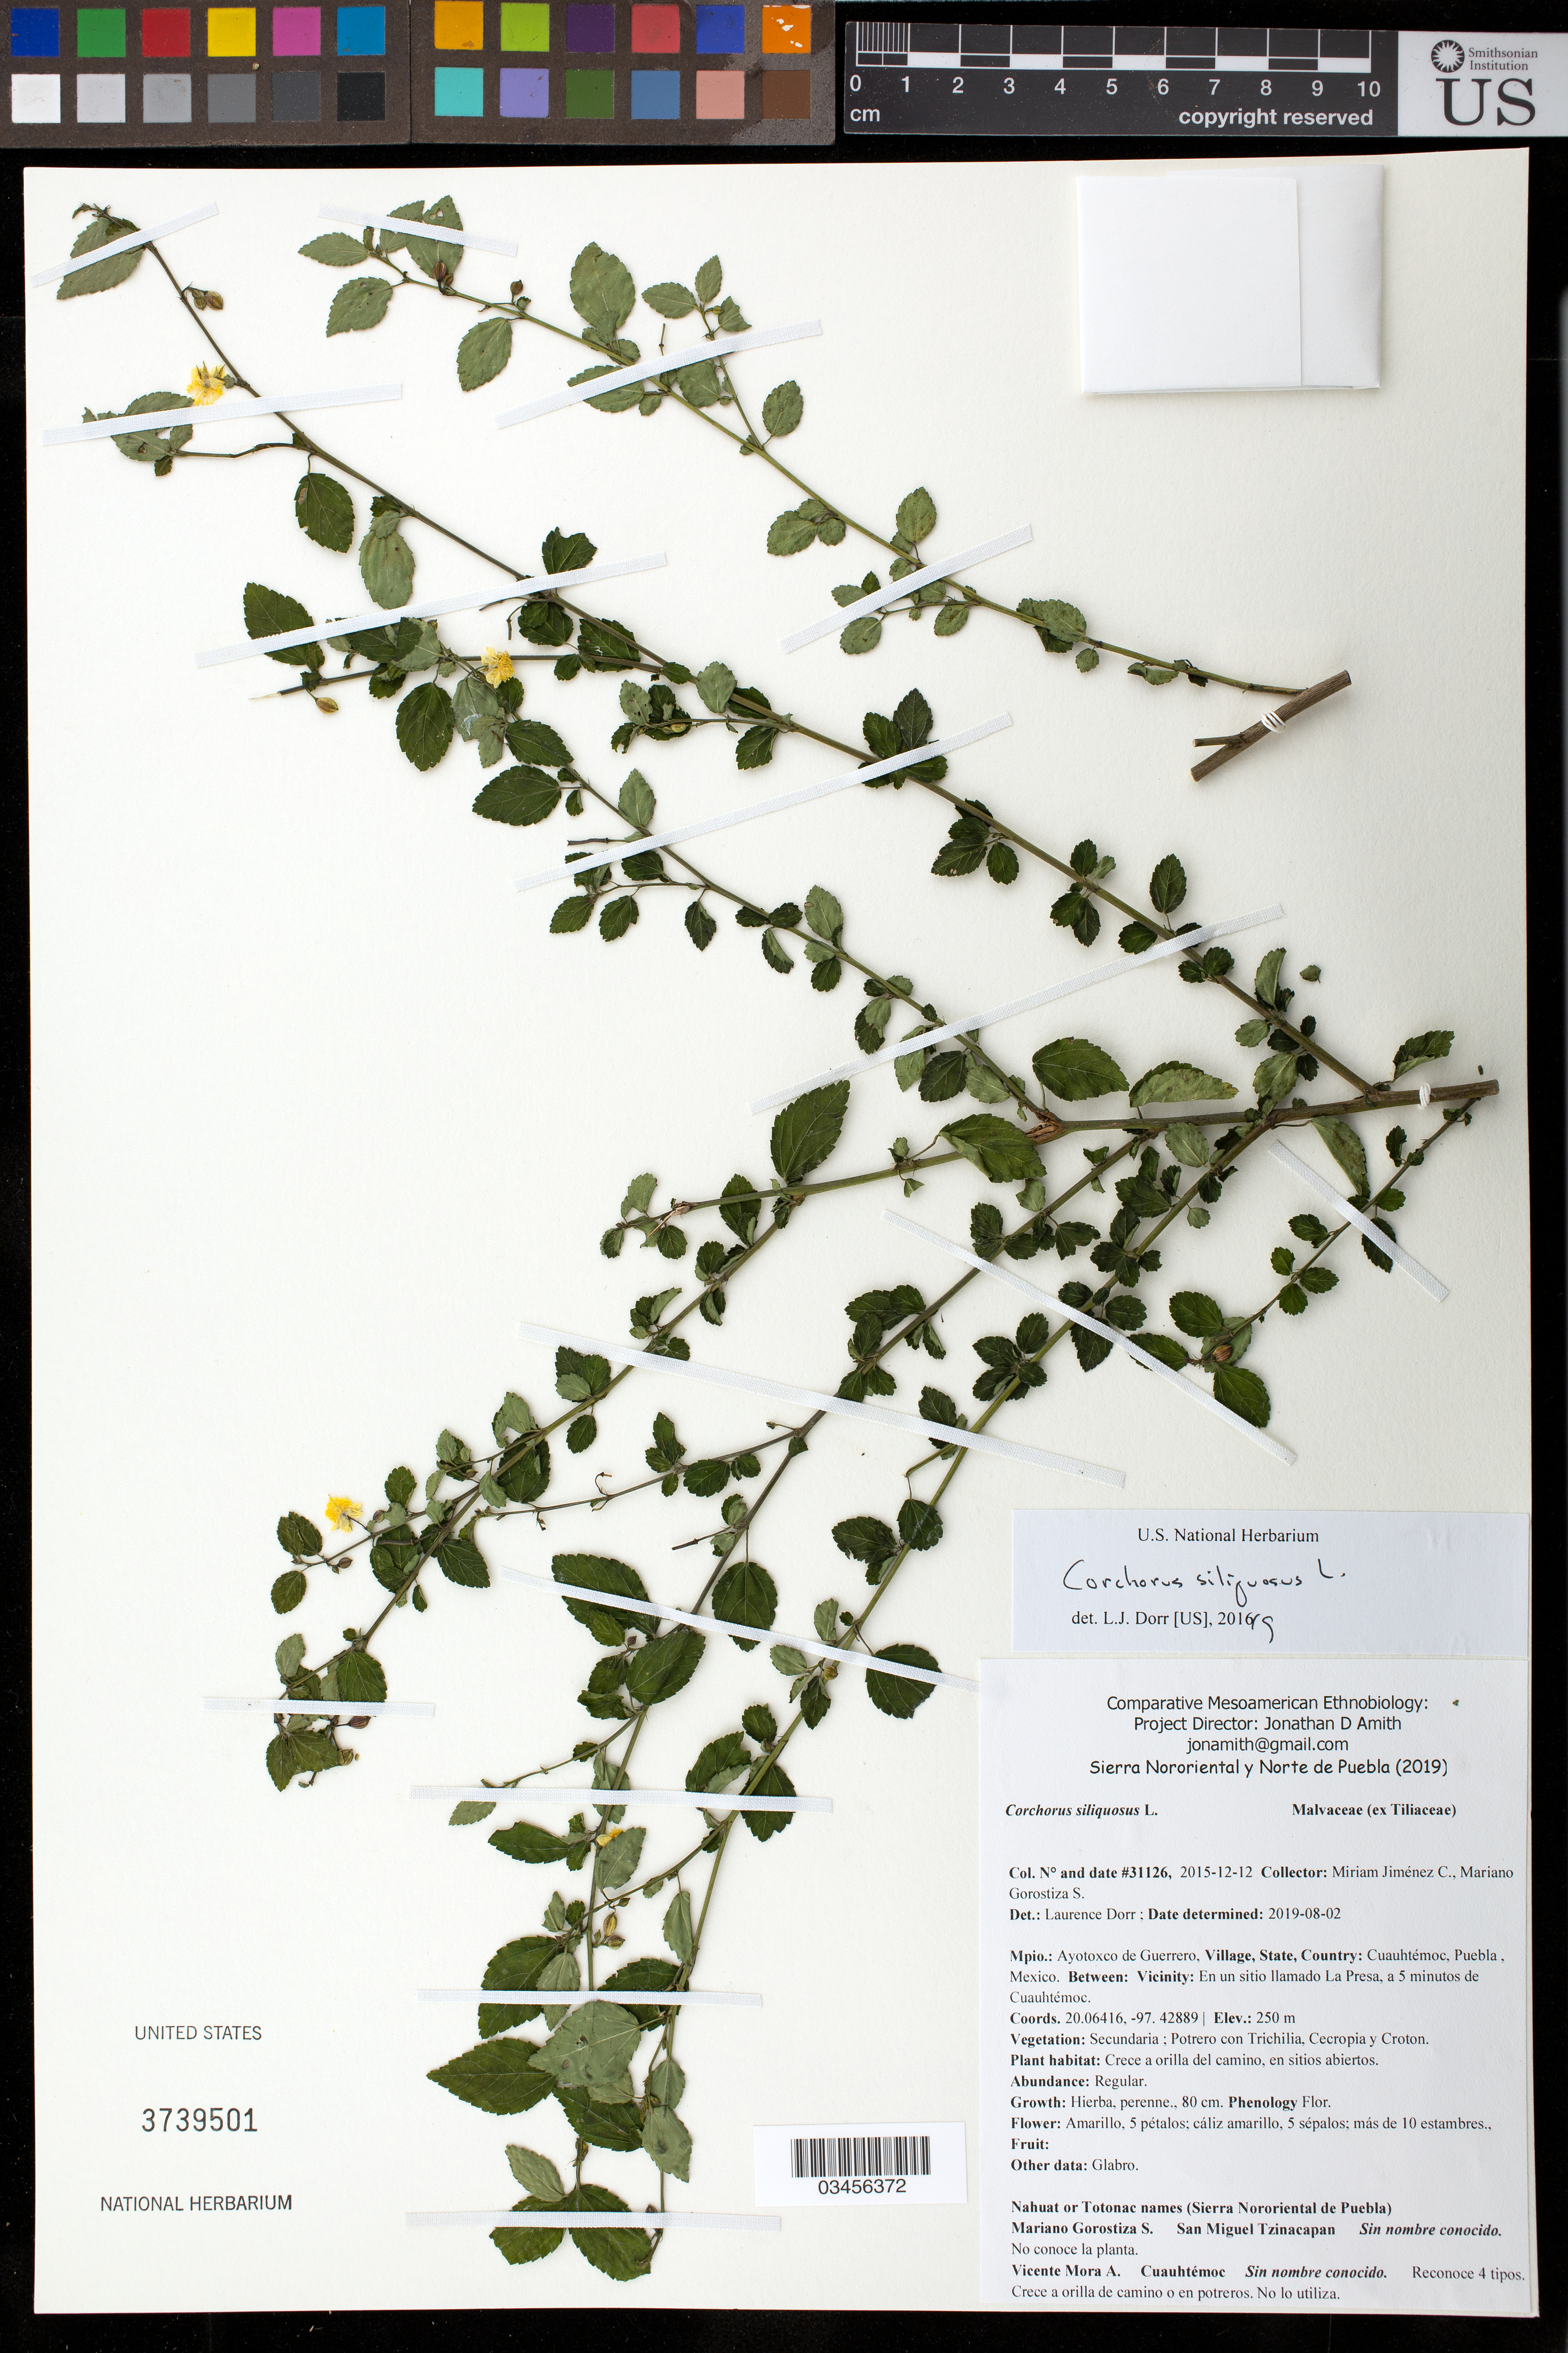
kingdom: Plantae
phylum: Tracheophyta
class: Magnoliopsida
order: Malvales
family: Malvaceae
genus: Corchorus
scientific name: Corchorus siliquosus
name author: L.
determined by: Dorr, L. J., (BOT), Smithsonian Institution - National Museum of Natural History (UNITED STATES)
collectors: M. Jiménez Chimil & M. Gorostiza S.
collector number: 31126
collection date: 2015-12-12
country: México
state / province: Puebla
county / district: Ayotoxco de Guerrero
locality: PUEBLO: Cuauhtémoc; LOCALIDAD EXACTA: En un sitio llamado La Presa, a 5 minutos de Cuauhtémoc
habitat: Potrero con Trichilia, Cecropia y Croton | A orilla del camino, en sitios abiertos.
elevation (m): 250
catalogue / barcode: US 3739501